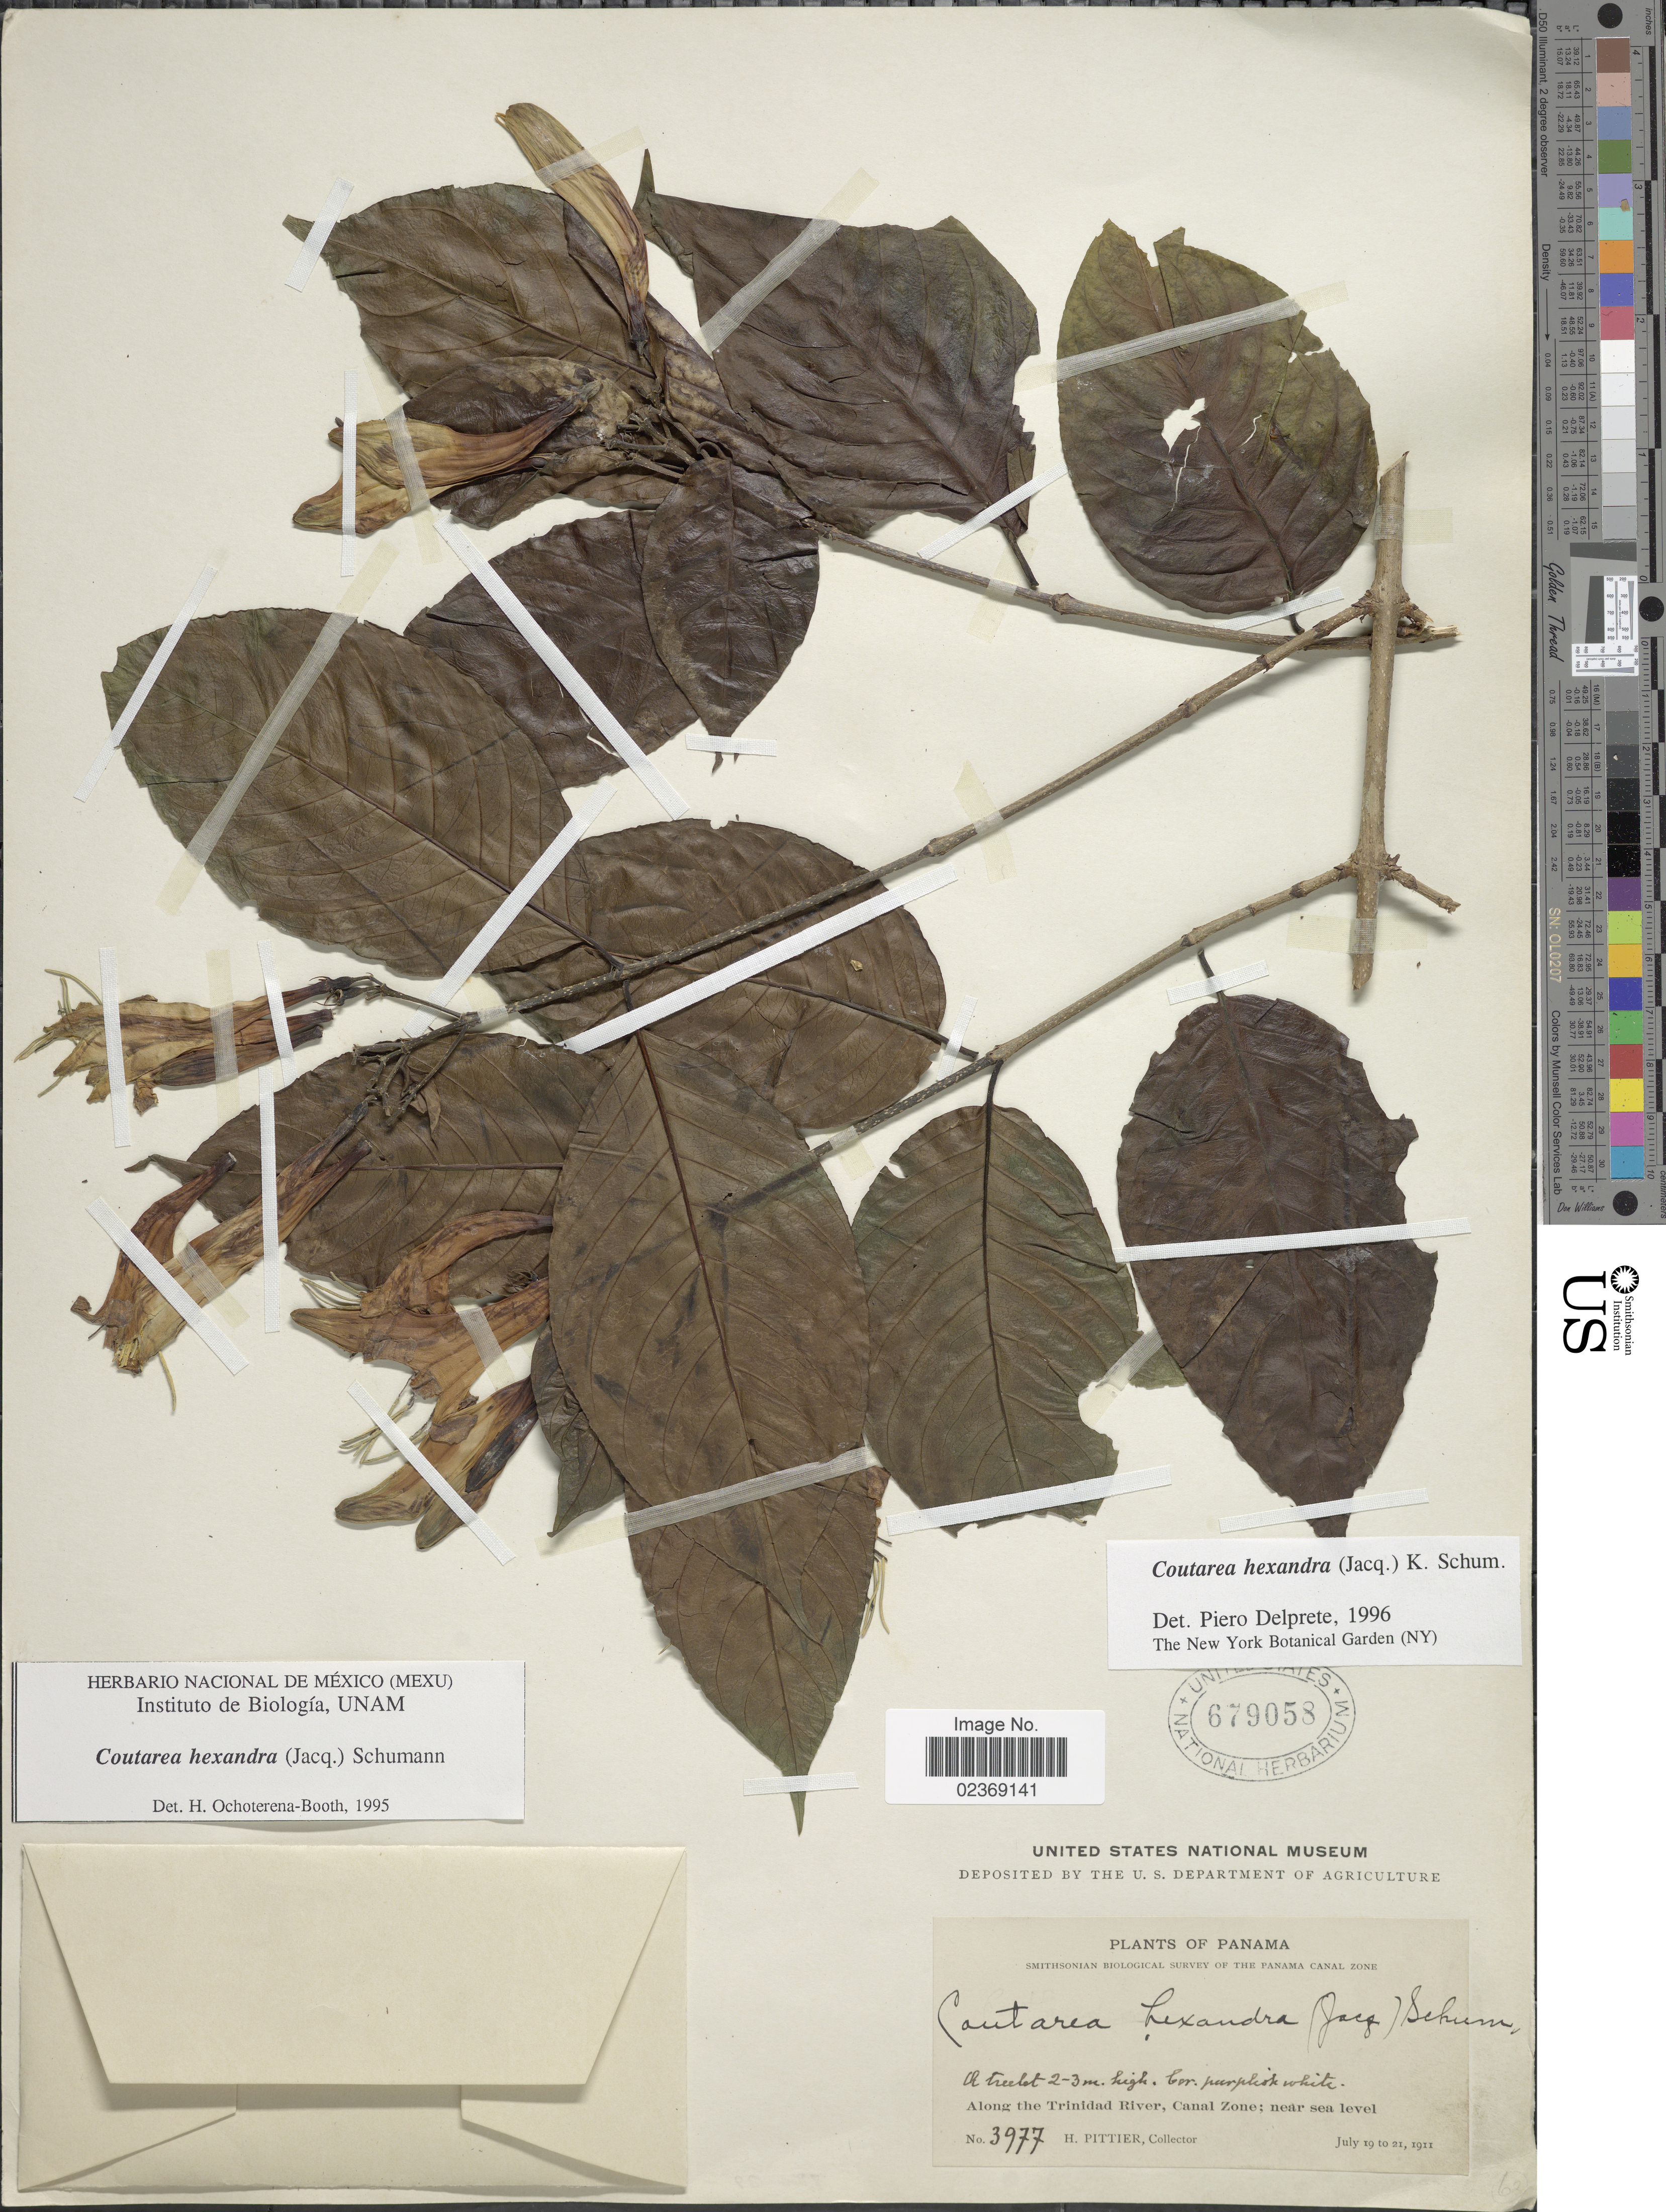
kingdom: Plantae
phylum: Tracheophyta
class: Magnoliopsida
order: Gentianales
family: Rubiaceae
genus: Coutarea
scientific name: Coutarea hexandra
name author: (Jacq.) K. Schum.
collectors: H. F. Pittier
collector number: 3977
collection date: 1911-07-19/1911-07-21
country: Panama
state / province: Colón / Panamá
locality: Along the Trinidad River, Canal Zone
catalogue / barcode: US 679058